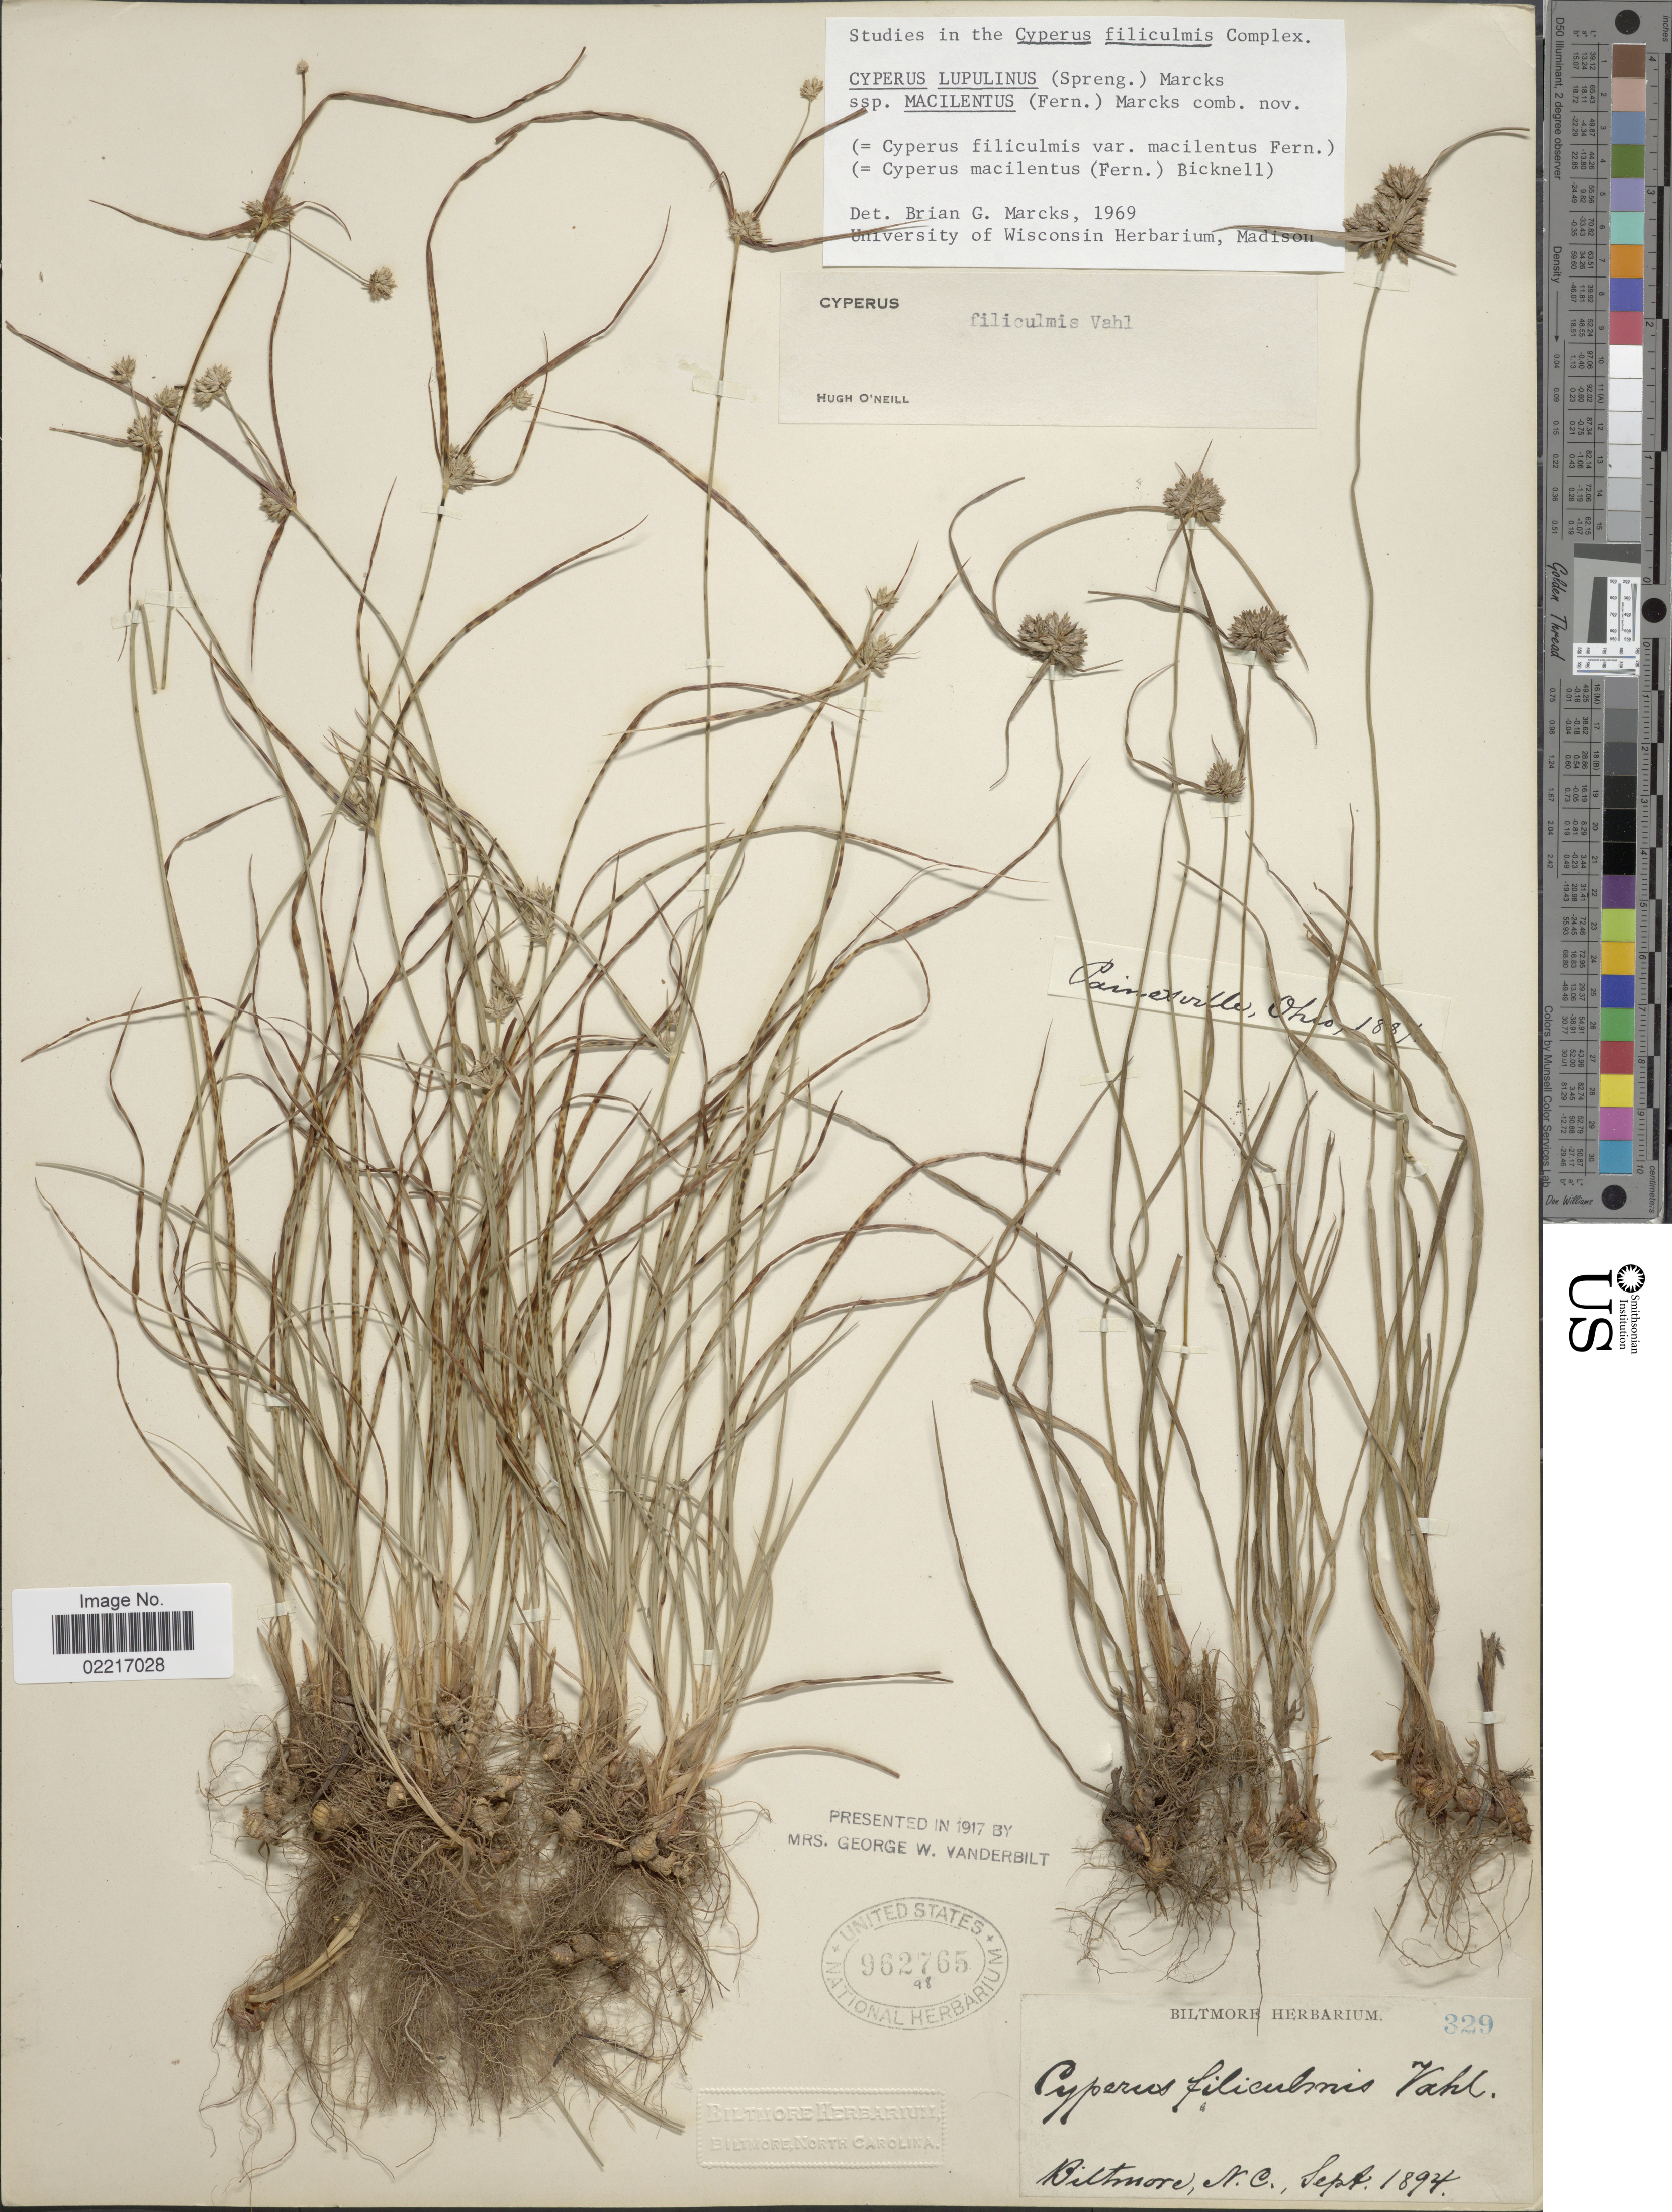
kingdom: Plantae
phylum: Tracheophyta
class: Liliopsida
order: Poales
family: Cyperaceae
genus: Cyperus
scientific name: Cyperus lupulinus subsp. macilentus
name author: (Fernald) Marcks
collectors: ex herb. Biltmore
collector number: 329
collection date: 1894-09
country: United States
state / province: North Carolina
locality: Biltmore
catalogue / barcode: US 962765